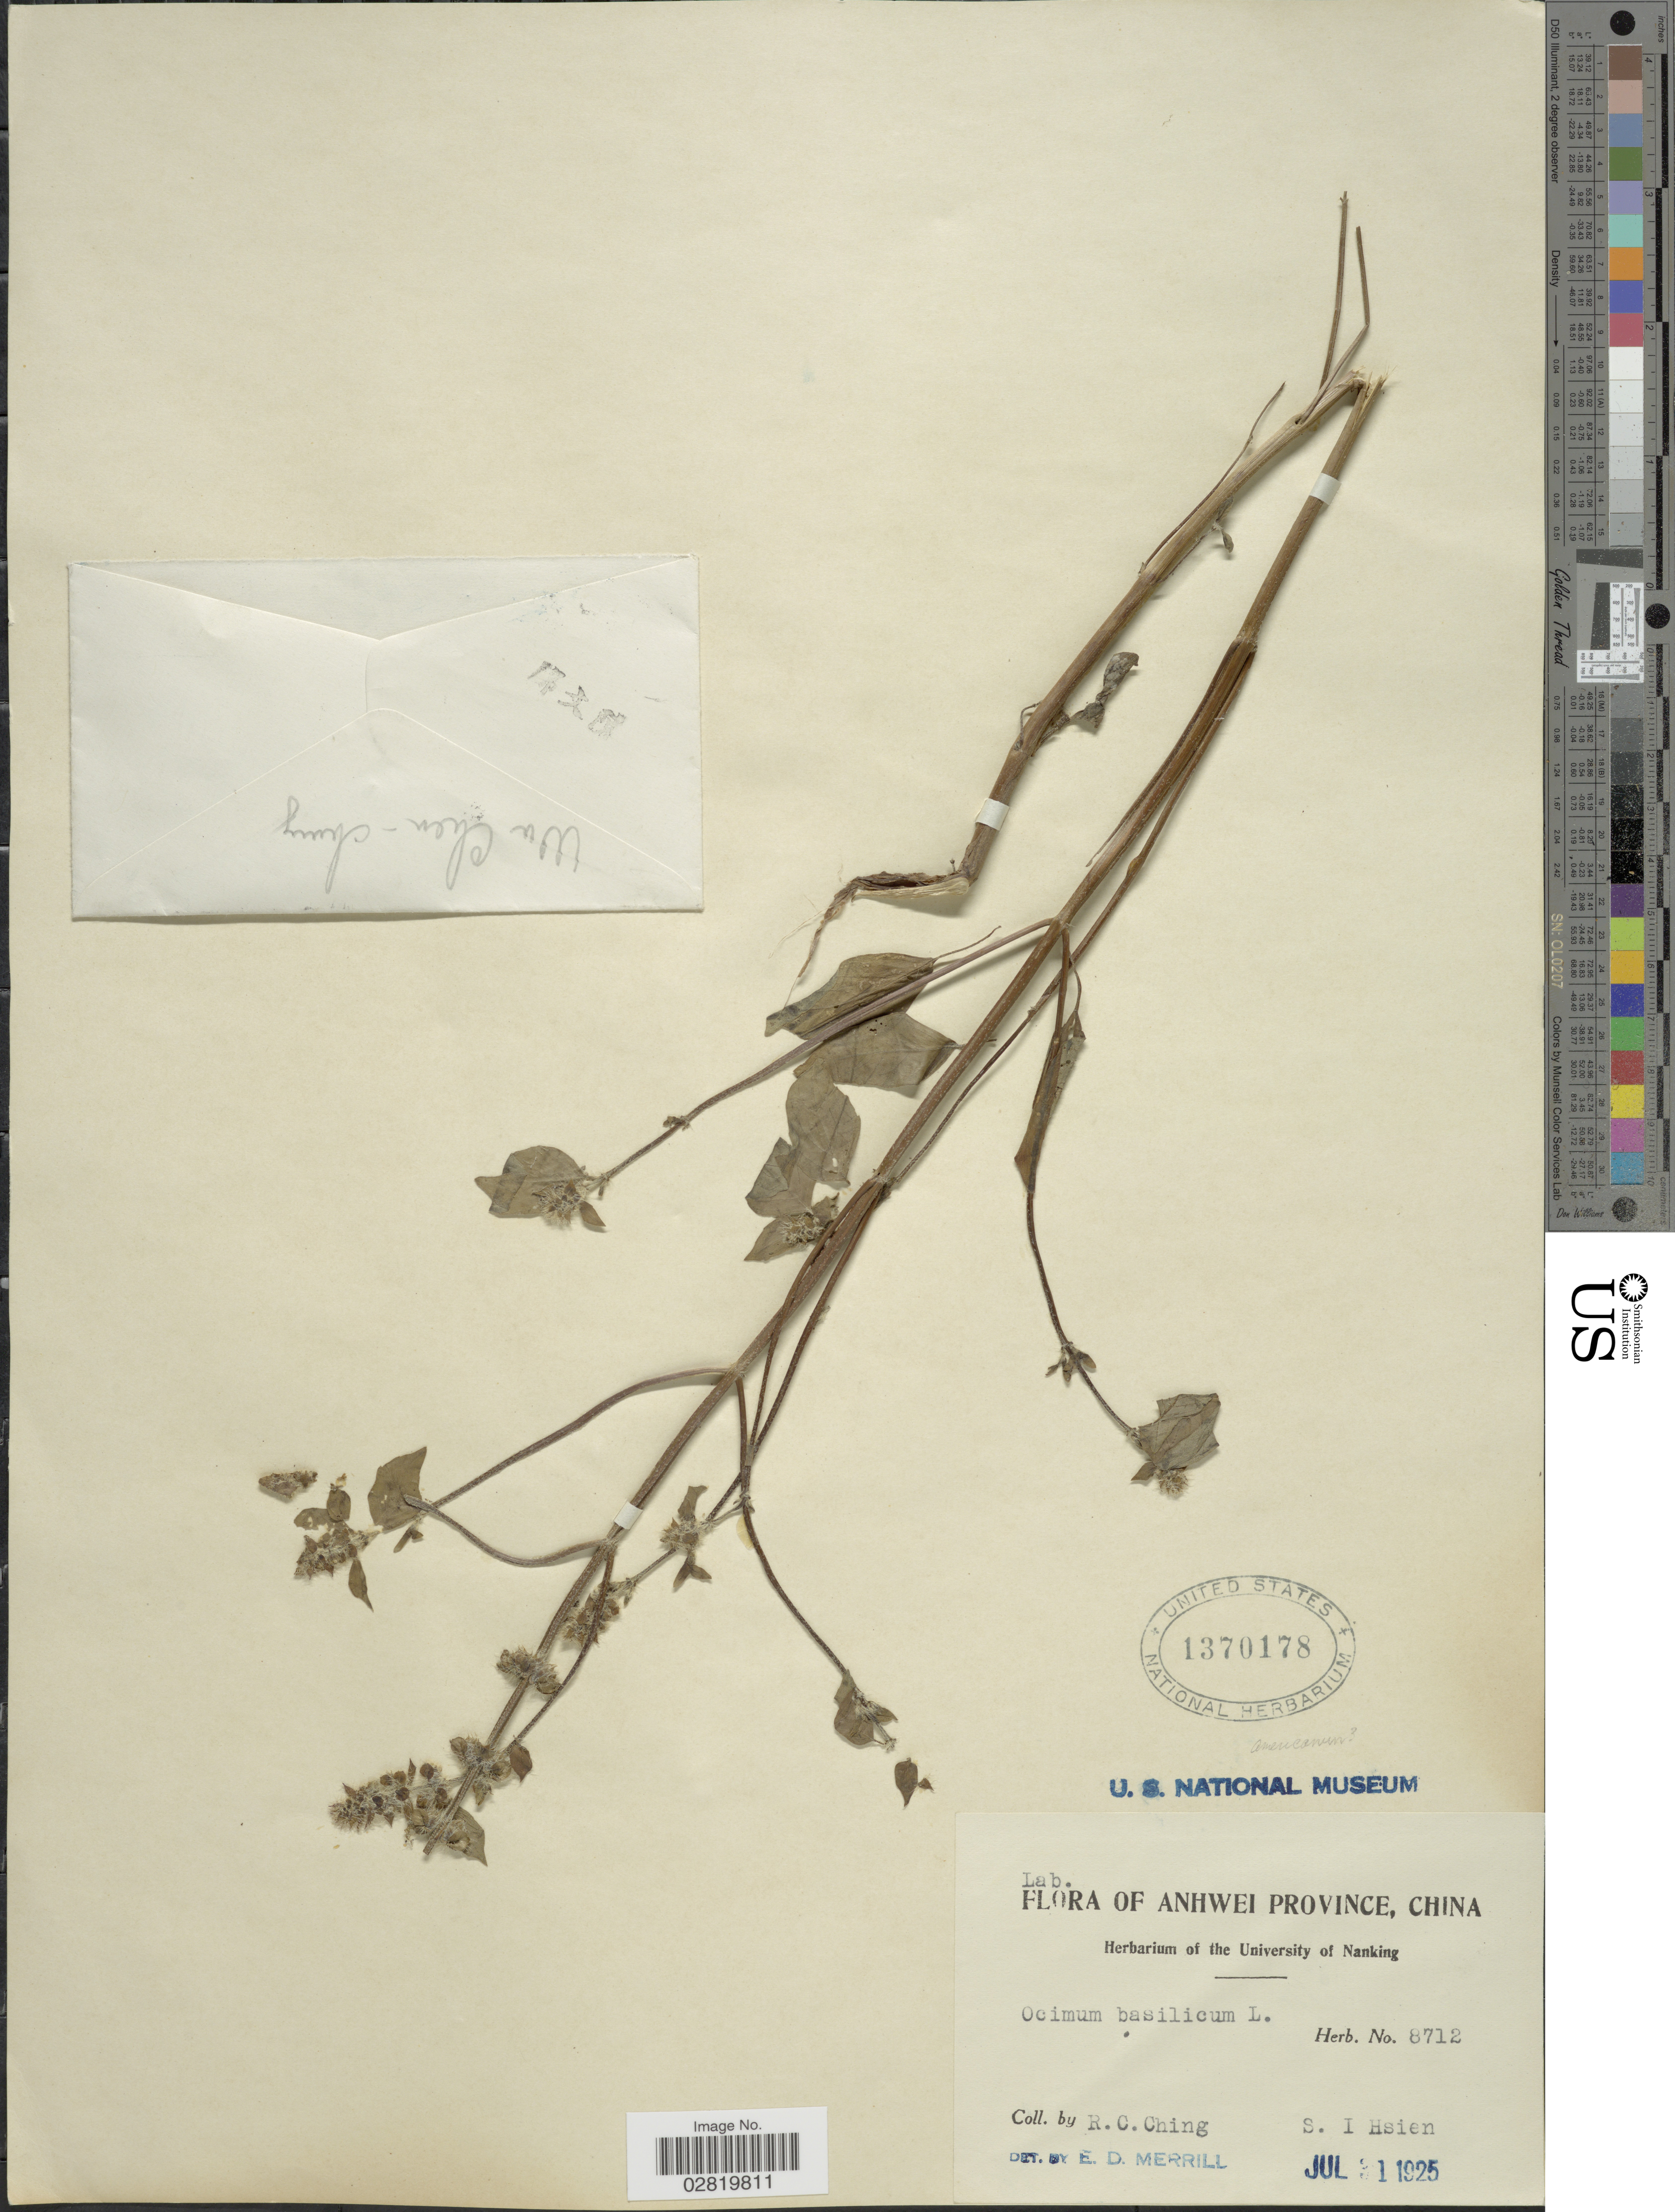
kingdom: Plantae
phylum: Tracheophyta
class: Magnoliopsida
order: Lamiales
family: Lamiaceae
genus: Ocimum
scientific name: Ocimum basilicum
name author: L.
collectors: R. C. Ching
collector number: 8712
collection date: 1925-07-31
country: China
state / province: Anhui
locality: Anhwei Province, China, S. I Hsien.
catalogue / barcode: US 1370178